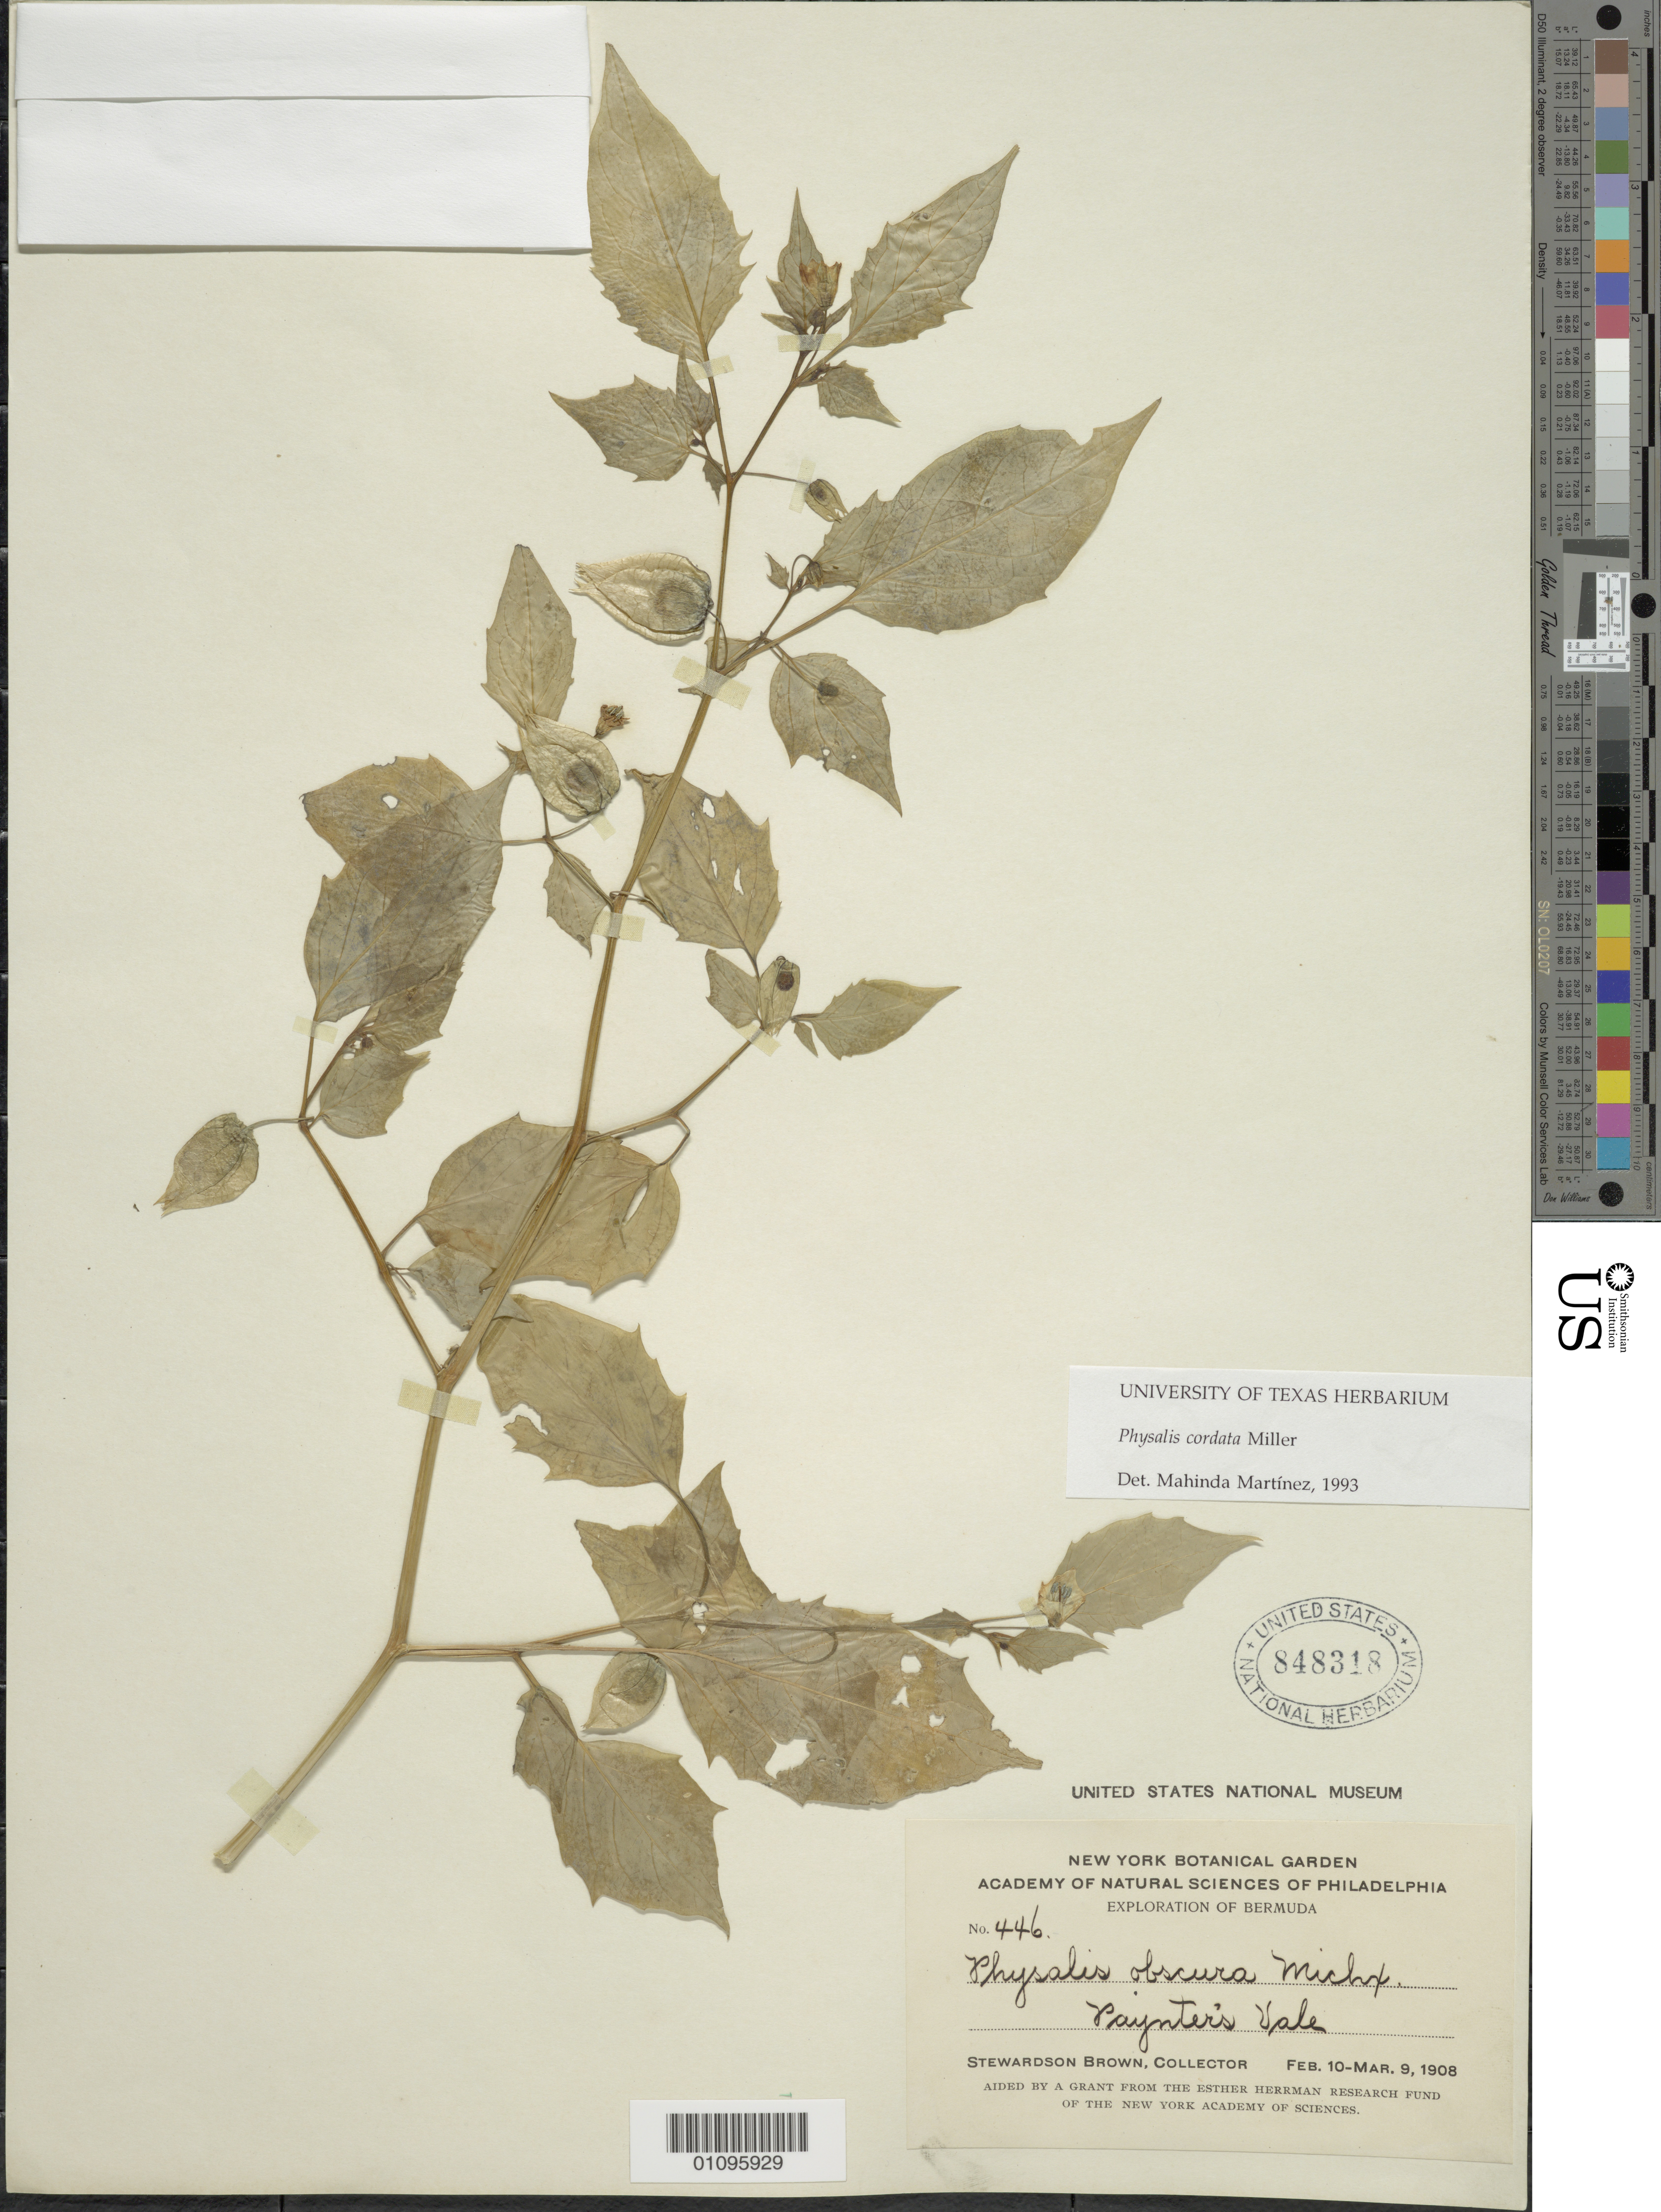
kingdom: Plantae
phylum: Tracheophyta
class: Magnoliopsida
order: Solanales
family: Solanaceae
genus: Physalis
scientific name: Physalis cordata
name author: Mill.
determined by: Martinez, M.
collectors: S. Brown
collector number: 446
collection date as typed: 10 Feb 1908 to 09 Mar 1908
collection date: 1908-02-10/1908-03-09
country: Bermuda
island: Bermuda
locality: Paynter's Vale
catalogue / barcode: US 848318